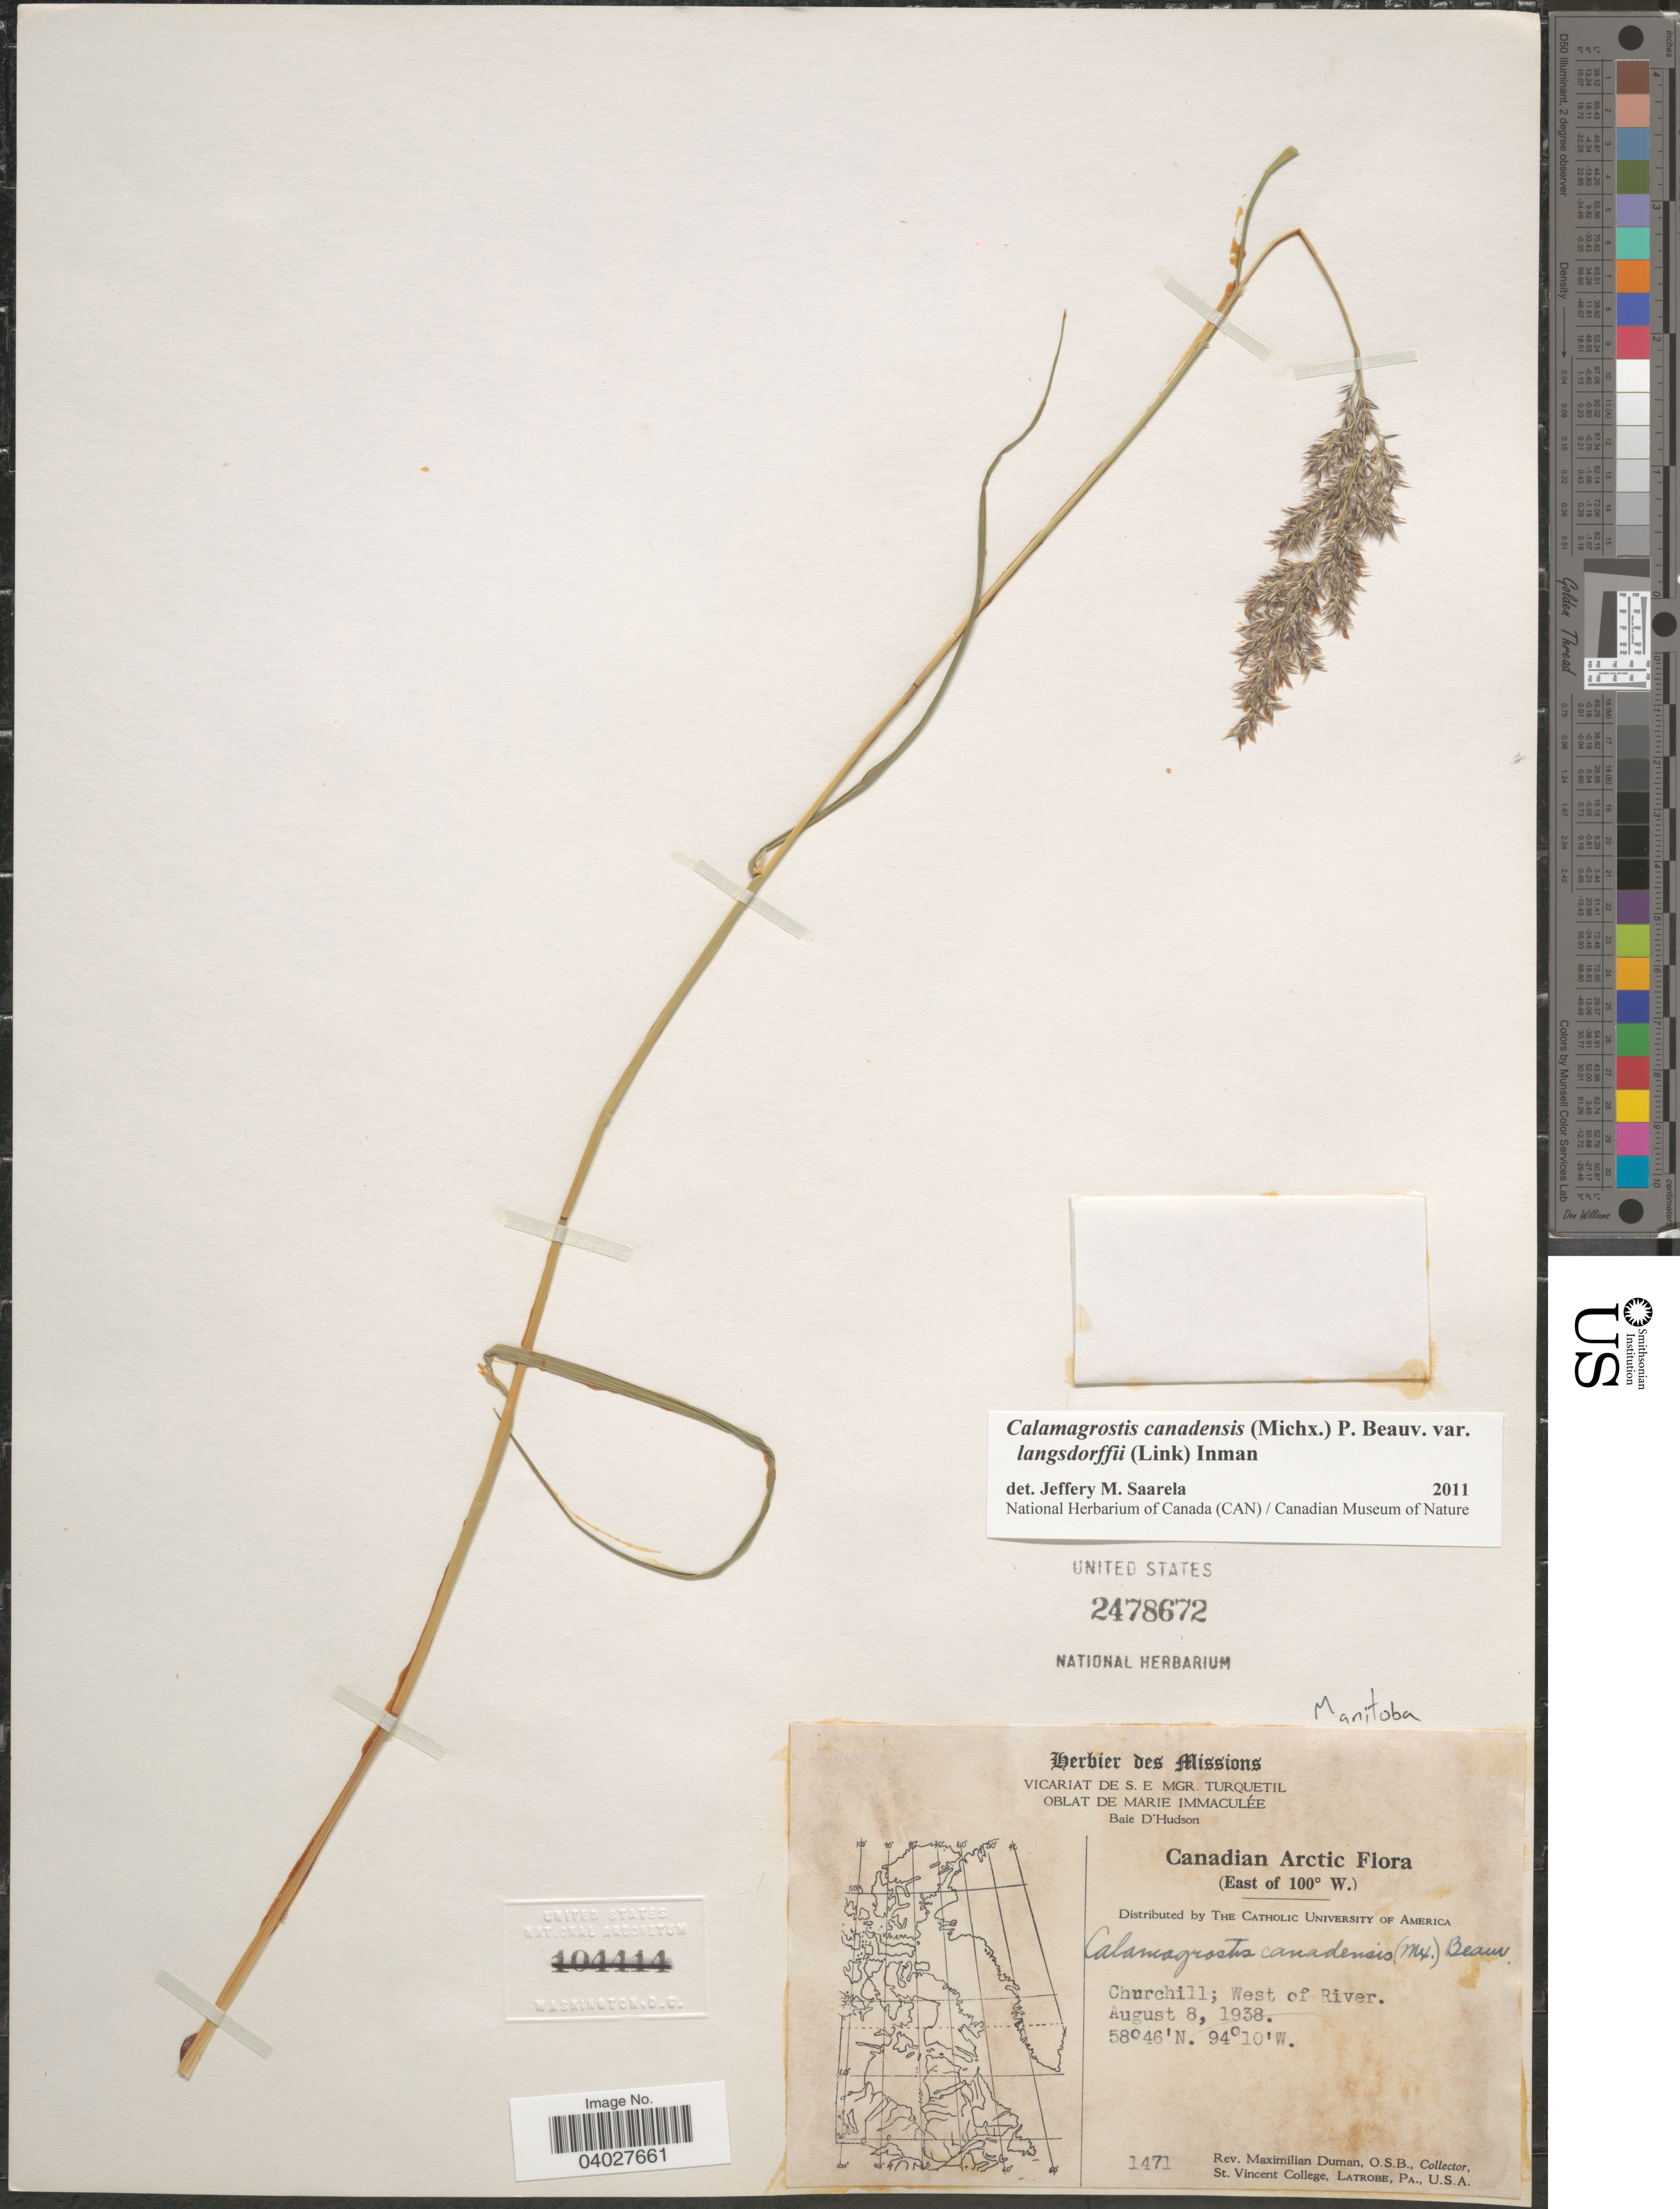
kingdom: Plantae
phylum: Tracheophyta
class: Liliopsida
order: Poales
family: Poaceae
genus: Calamagrostis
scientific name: Calamagrostis canadensis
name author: (Michx.) P. Beauv.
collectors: M. Duman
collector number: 1471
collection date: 1938-08-08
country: Canada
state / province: Manitoba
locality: Canadian Arctic (East of 100° W.). Churchill; West of River.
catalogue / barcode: US 2478672